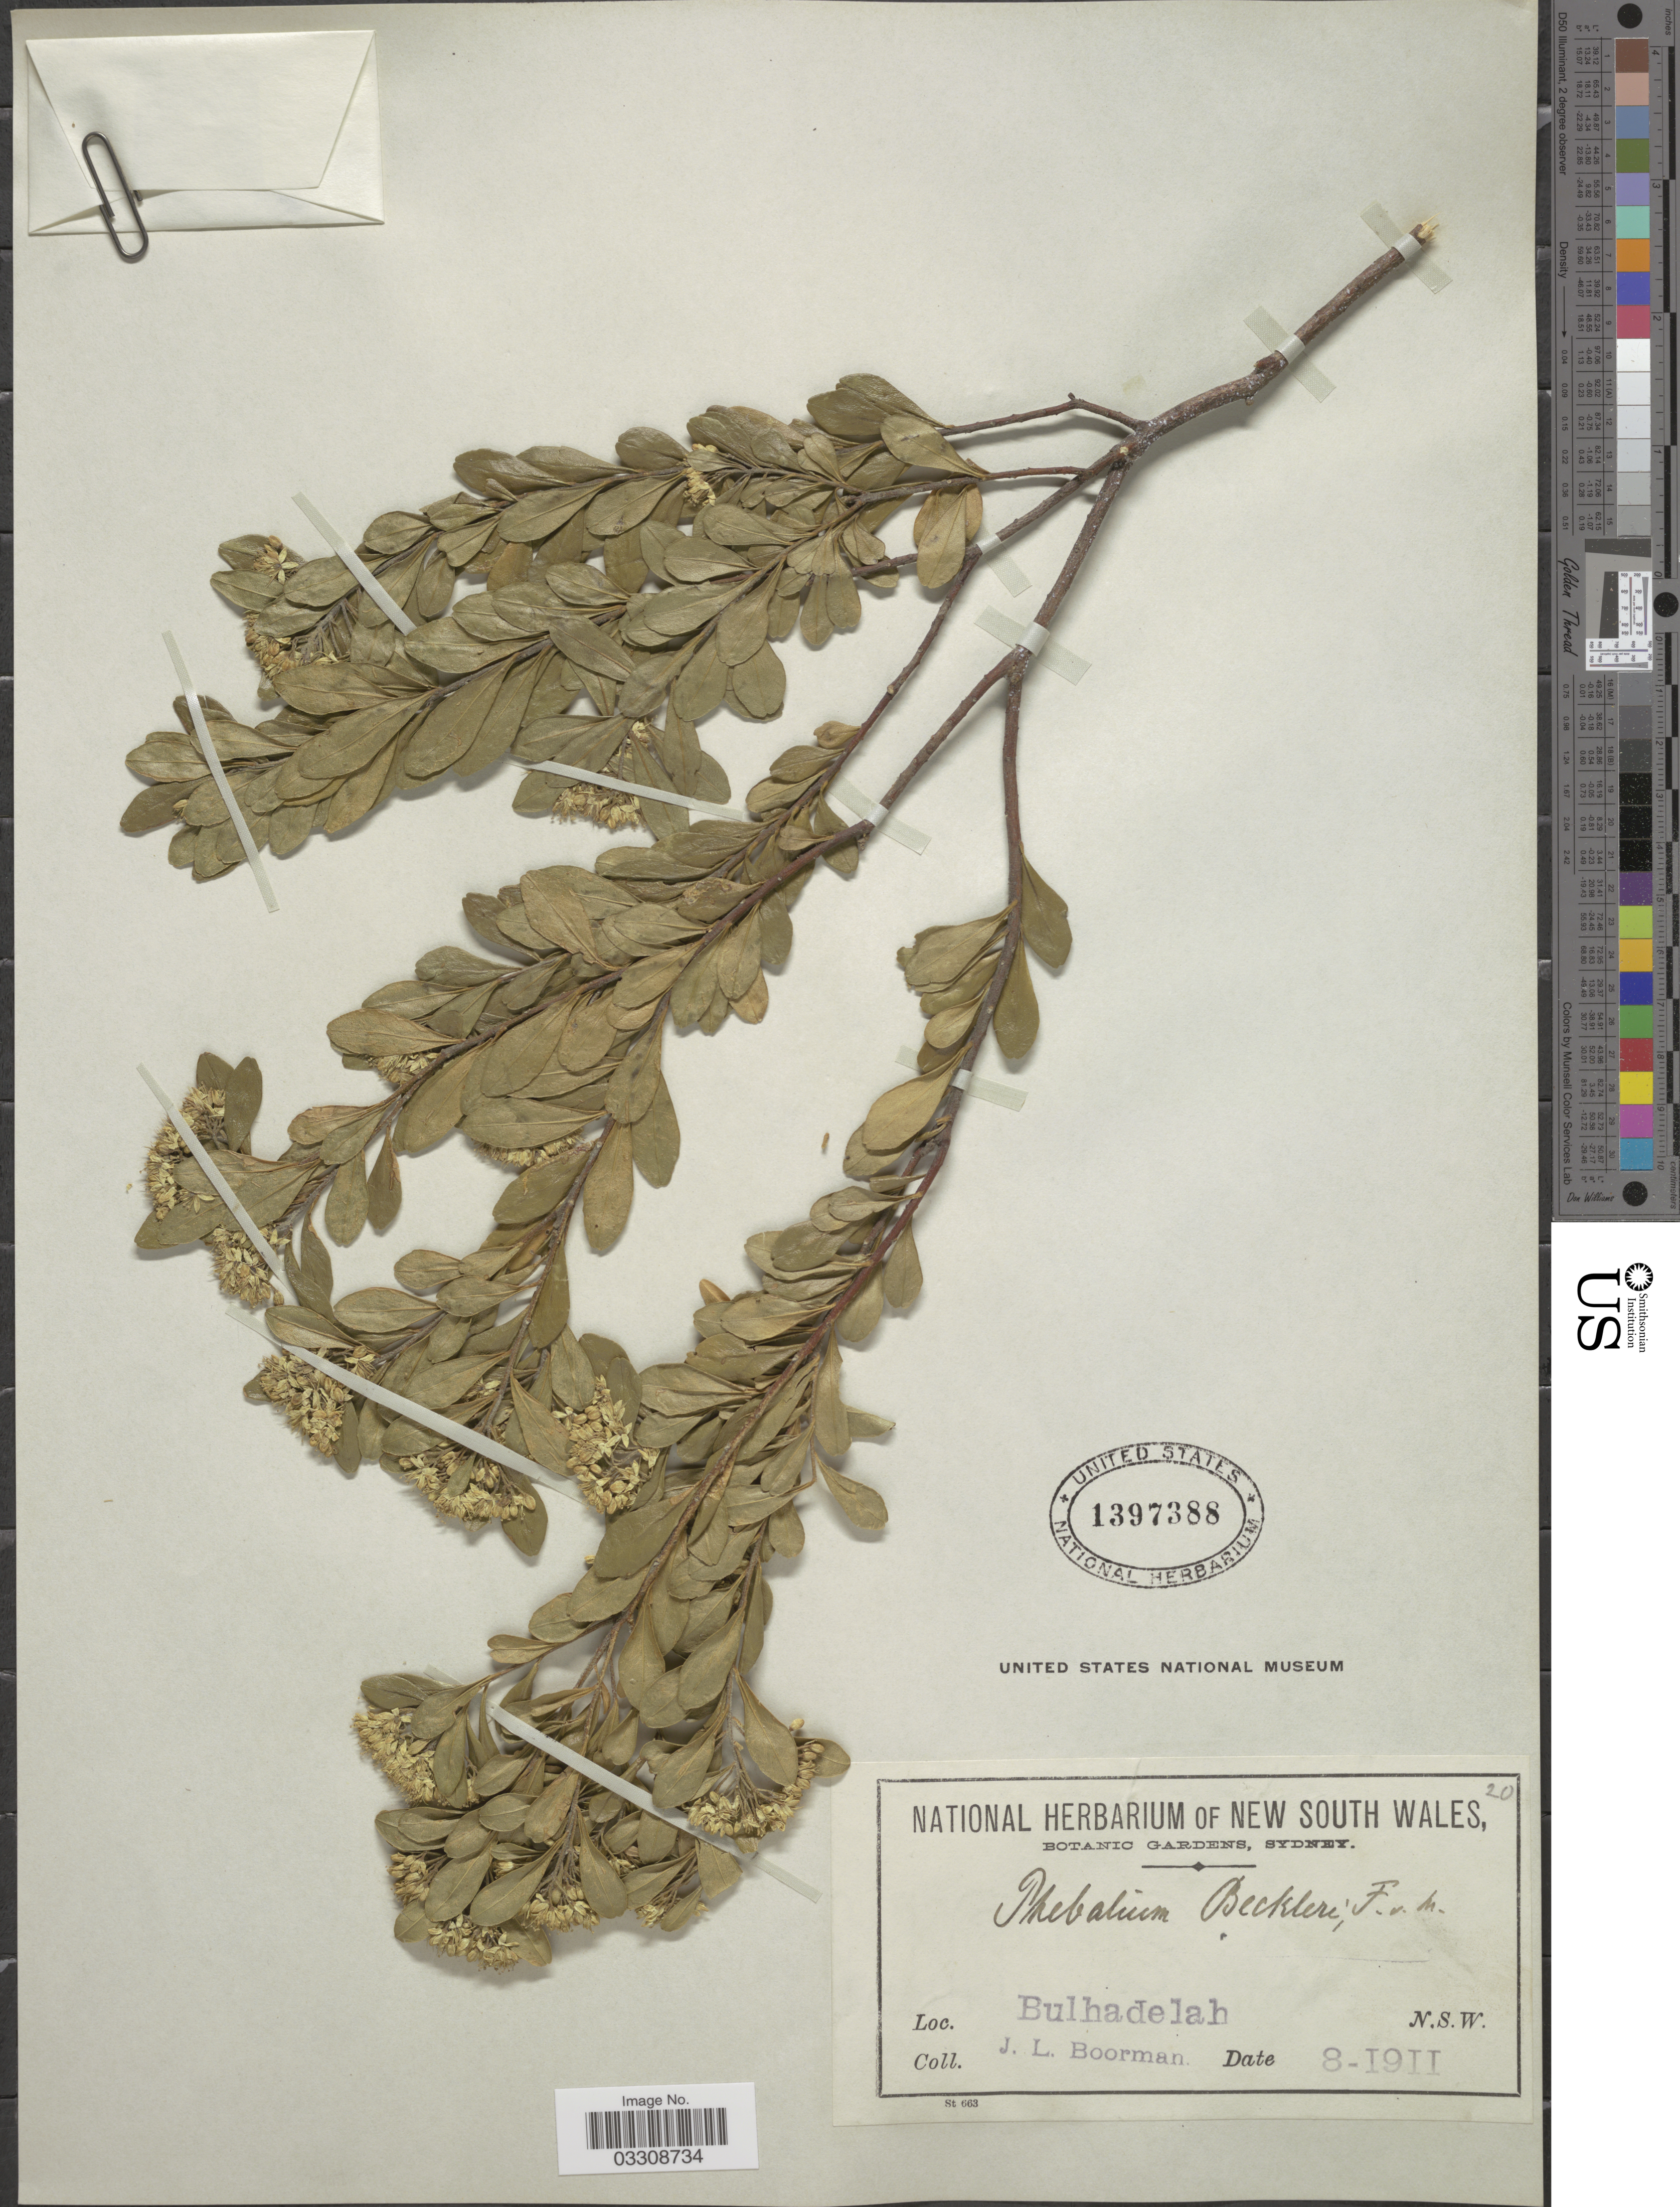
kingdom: Plantae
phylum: Tracheophyta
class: Magnoliopsida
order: Sapindales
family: Rutaceae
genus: Leionema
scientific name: Leionema elatius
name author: (F. Muell.) Paul G. Wilson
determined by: Strong, Mark T., (BOT), Smithsonian Institution - National Museum of Natural History (UNITED STATES)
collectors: J. Boorman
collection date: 1911-09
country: Australia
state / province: New South Wales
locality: Bulhadelah.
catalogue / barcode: US 1397388